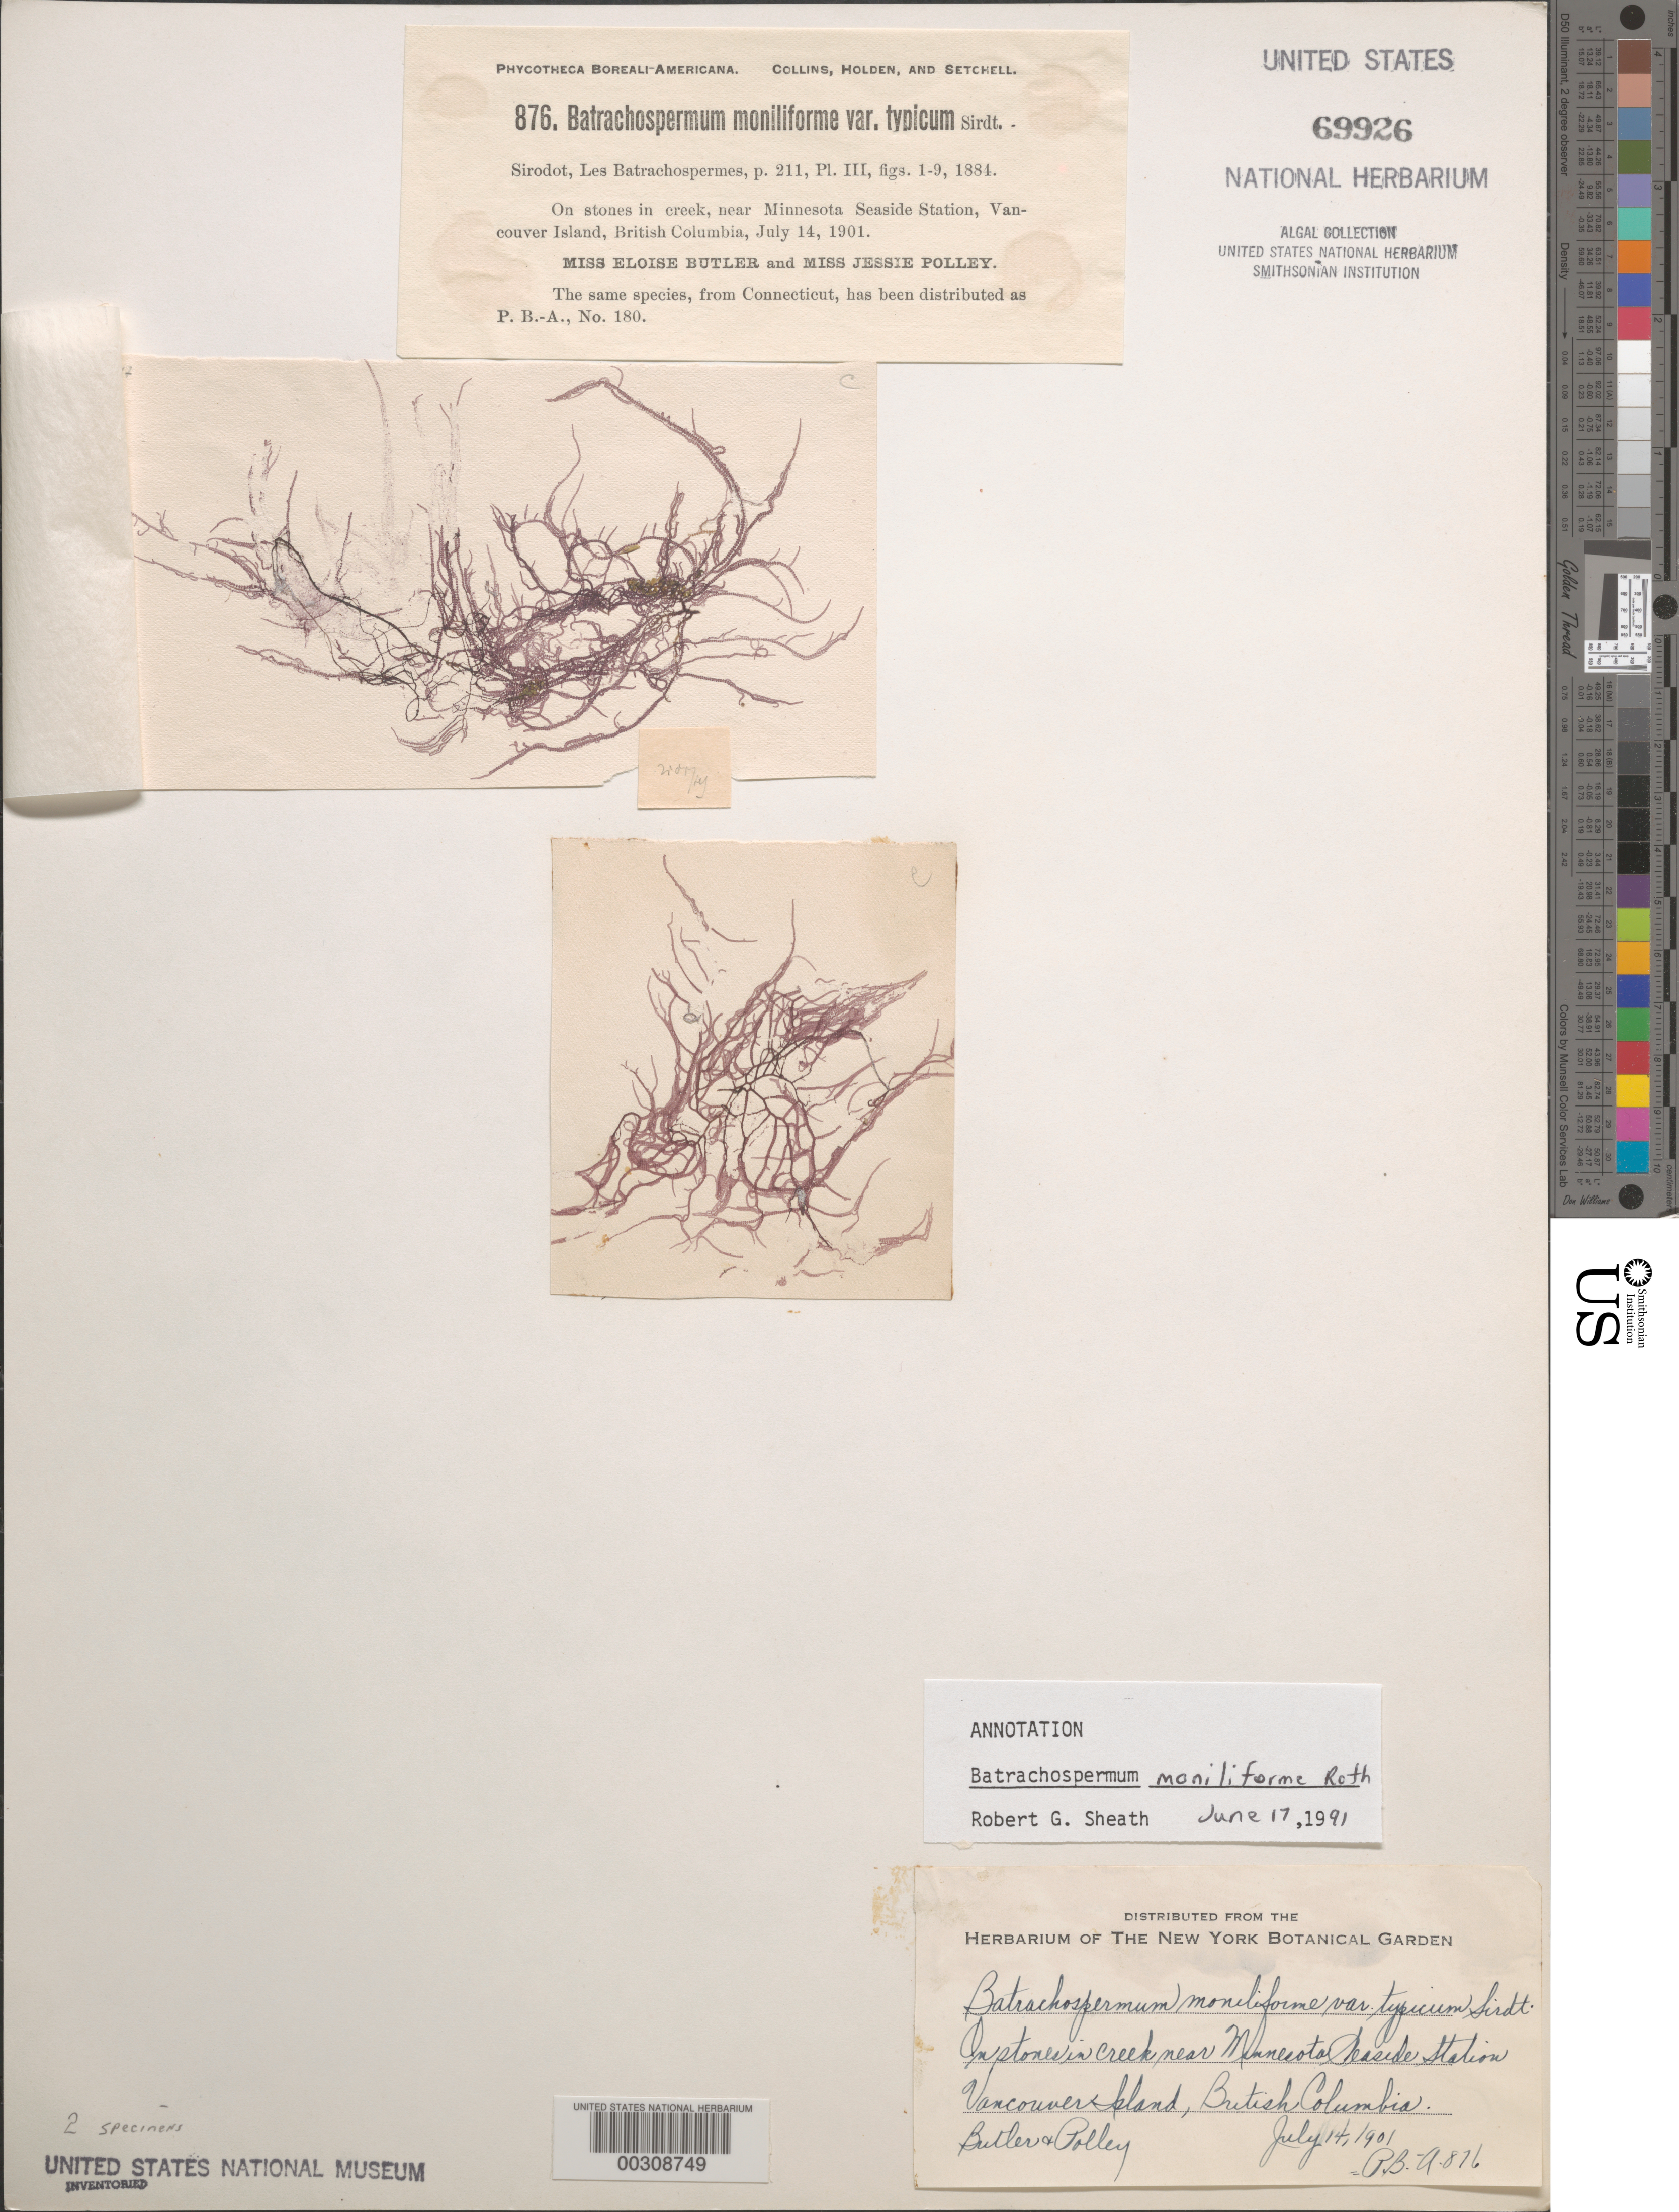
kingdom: Plantae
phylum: Rhodophyta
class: Florideophyceae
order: Batrachospermales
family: Batrachospermaceae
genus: Batrachospermum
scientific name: Batrachospermum gelatinosum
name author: (L.) DC.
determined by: Algae name updating Project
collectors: E. Butler & J. Polley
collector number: PB-A 876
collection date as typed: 14 Jul 1901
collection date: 1901-07-14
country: Canada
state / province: British Columbia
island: Vancouver Island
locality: Creek near Minnesota Seaside Station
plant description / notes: Collins, Holden & Setchell, Phycotheca Boreali-Americana, as Batrachospermum moniliforme v. typicum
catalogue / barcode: US 69926